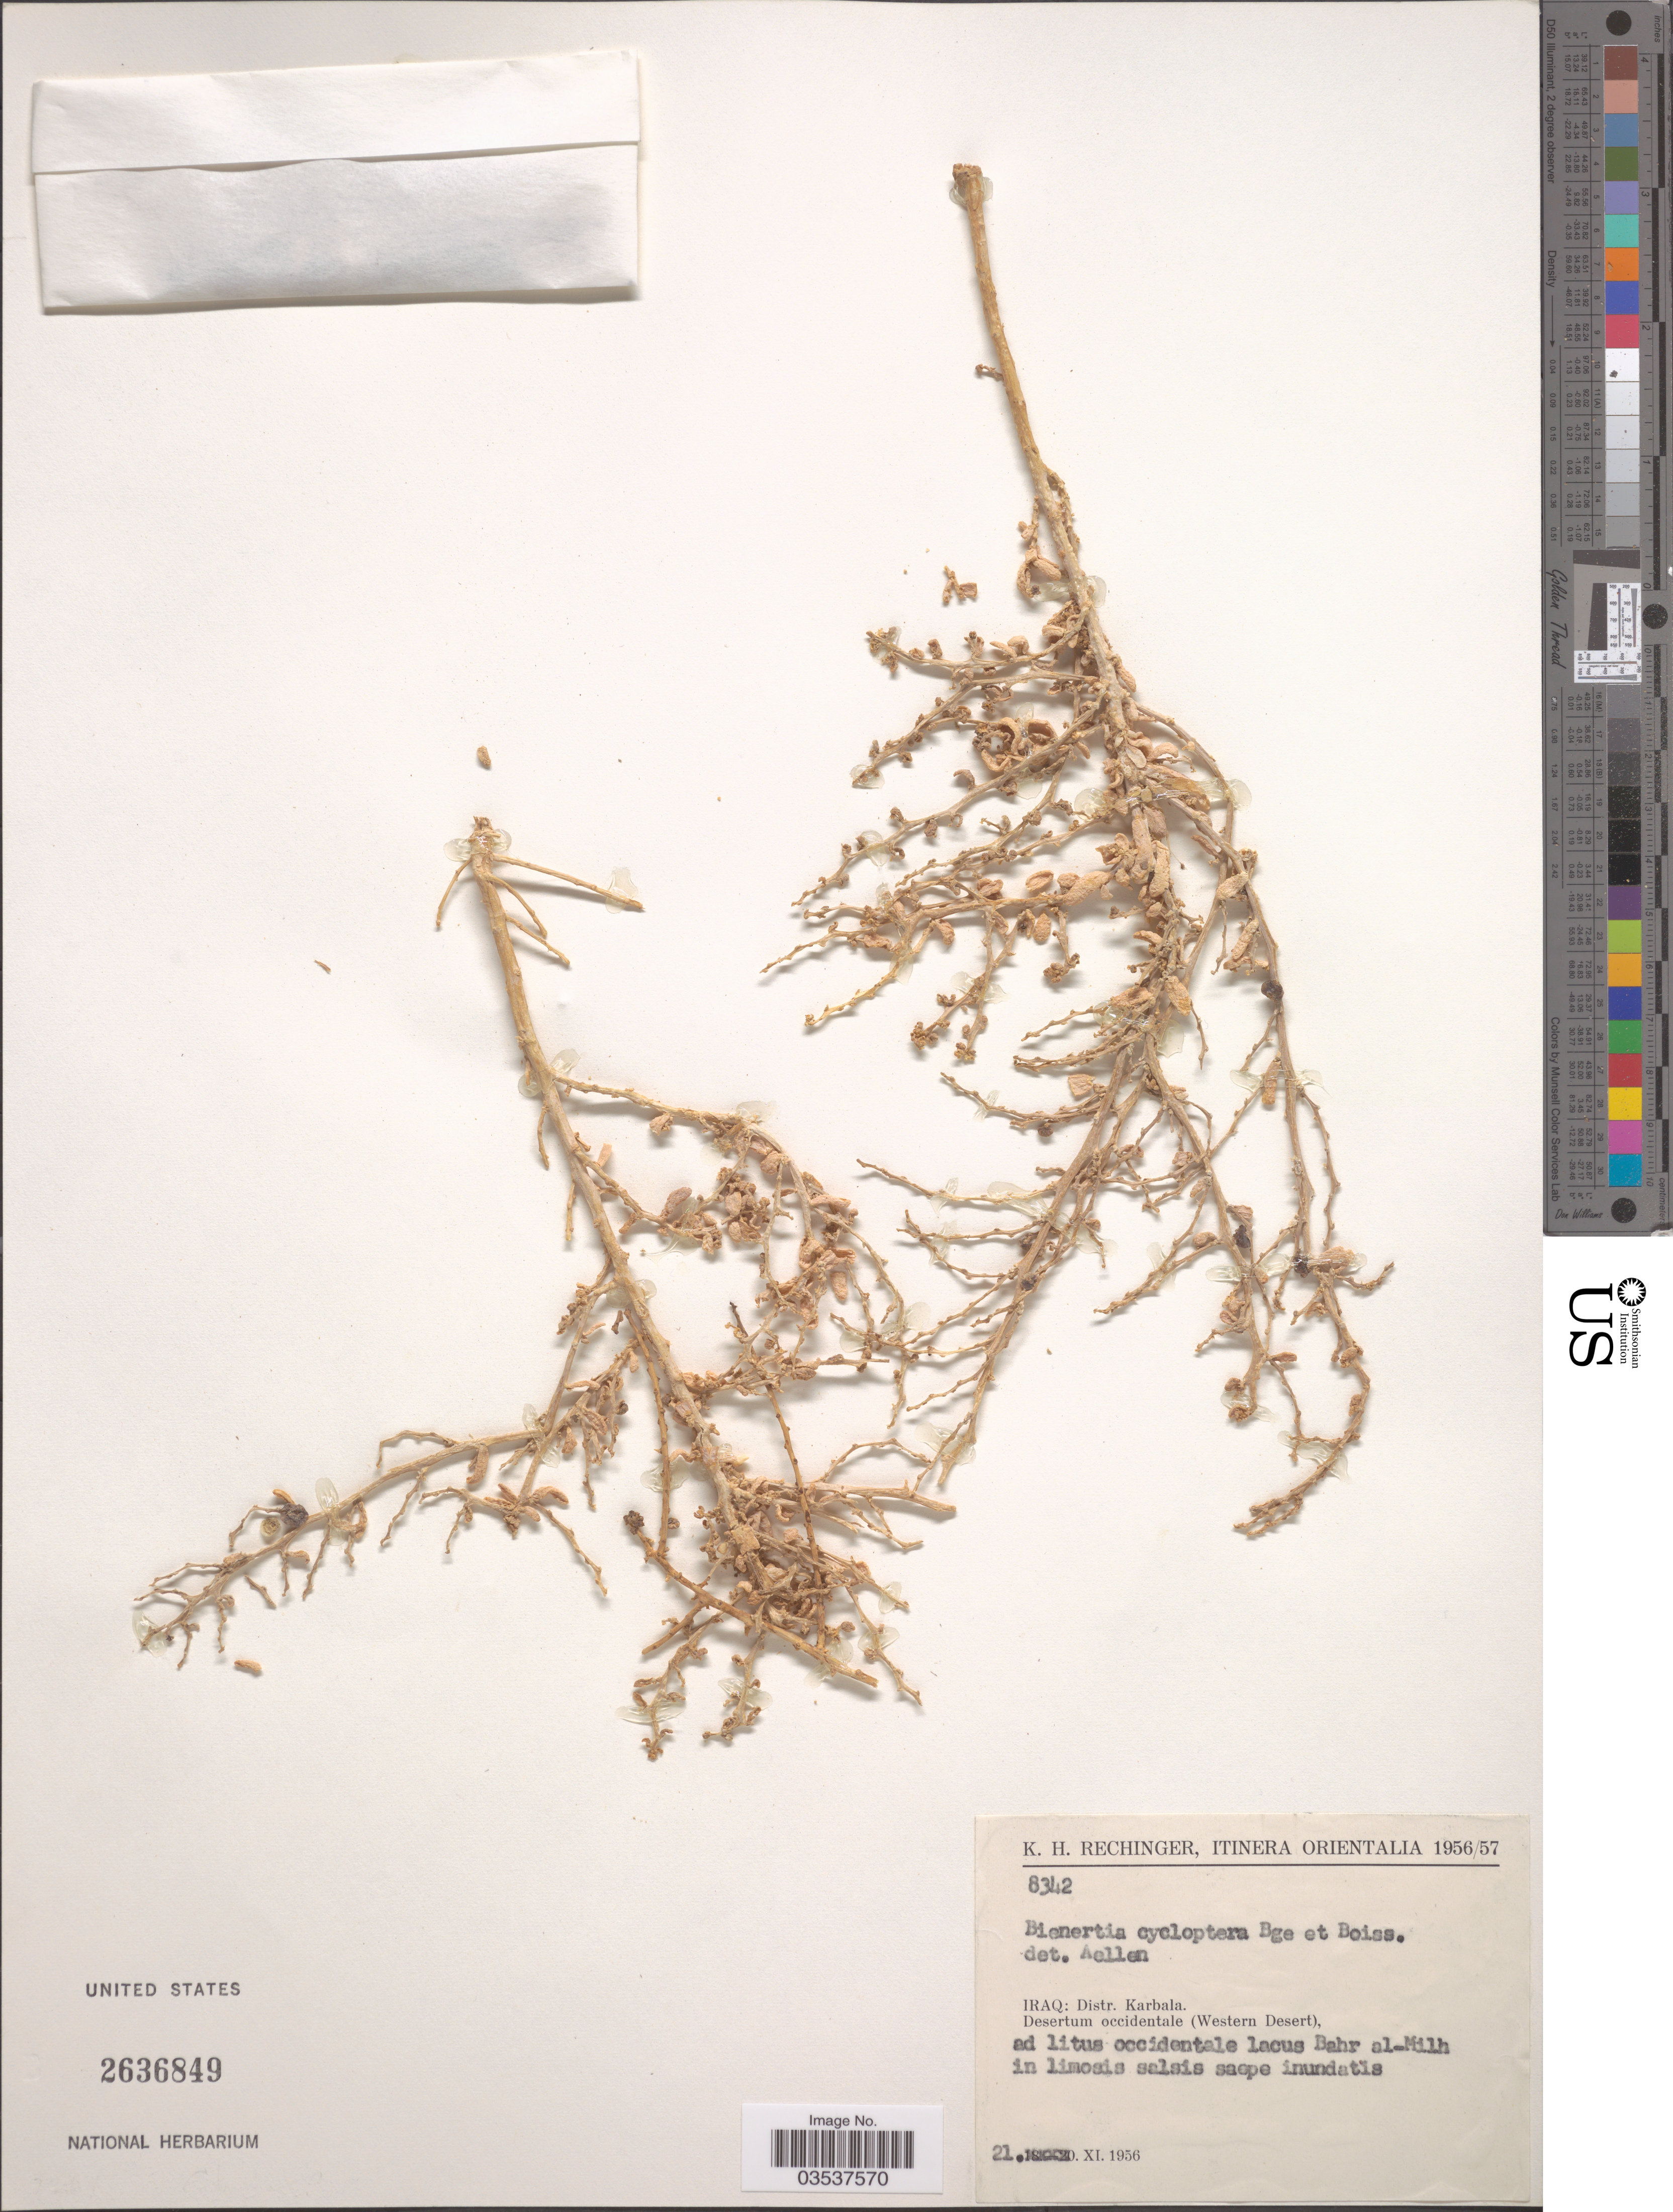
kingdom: Plantae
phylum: Tracheophyta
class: Magnoliopsida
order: Caryophyllales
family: Amaranthaceae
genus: Bienertia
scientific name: Bienertia cycloptera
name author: Bunge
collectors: K. H. Rechinger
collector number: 8342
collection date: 1956-11-21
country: Iraq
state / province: Al Karbala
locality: Itinera Orientalia. Distr. Karbala. Desertum occidentale (Western Desert), ad litus occidentale lacus al-Milh.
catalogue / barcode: US 2636849